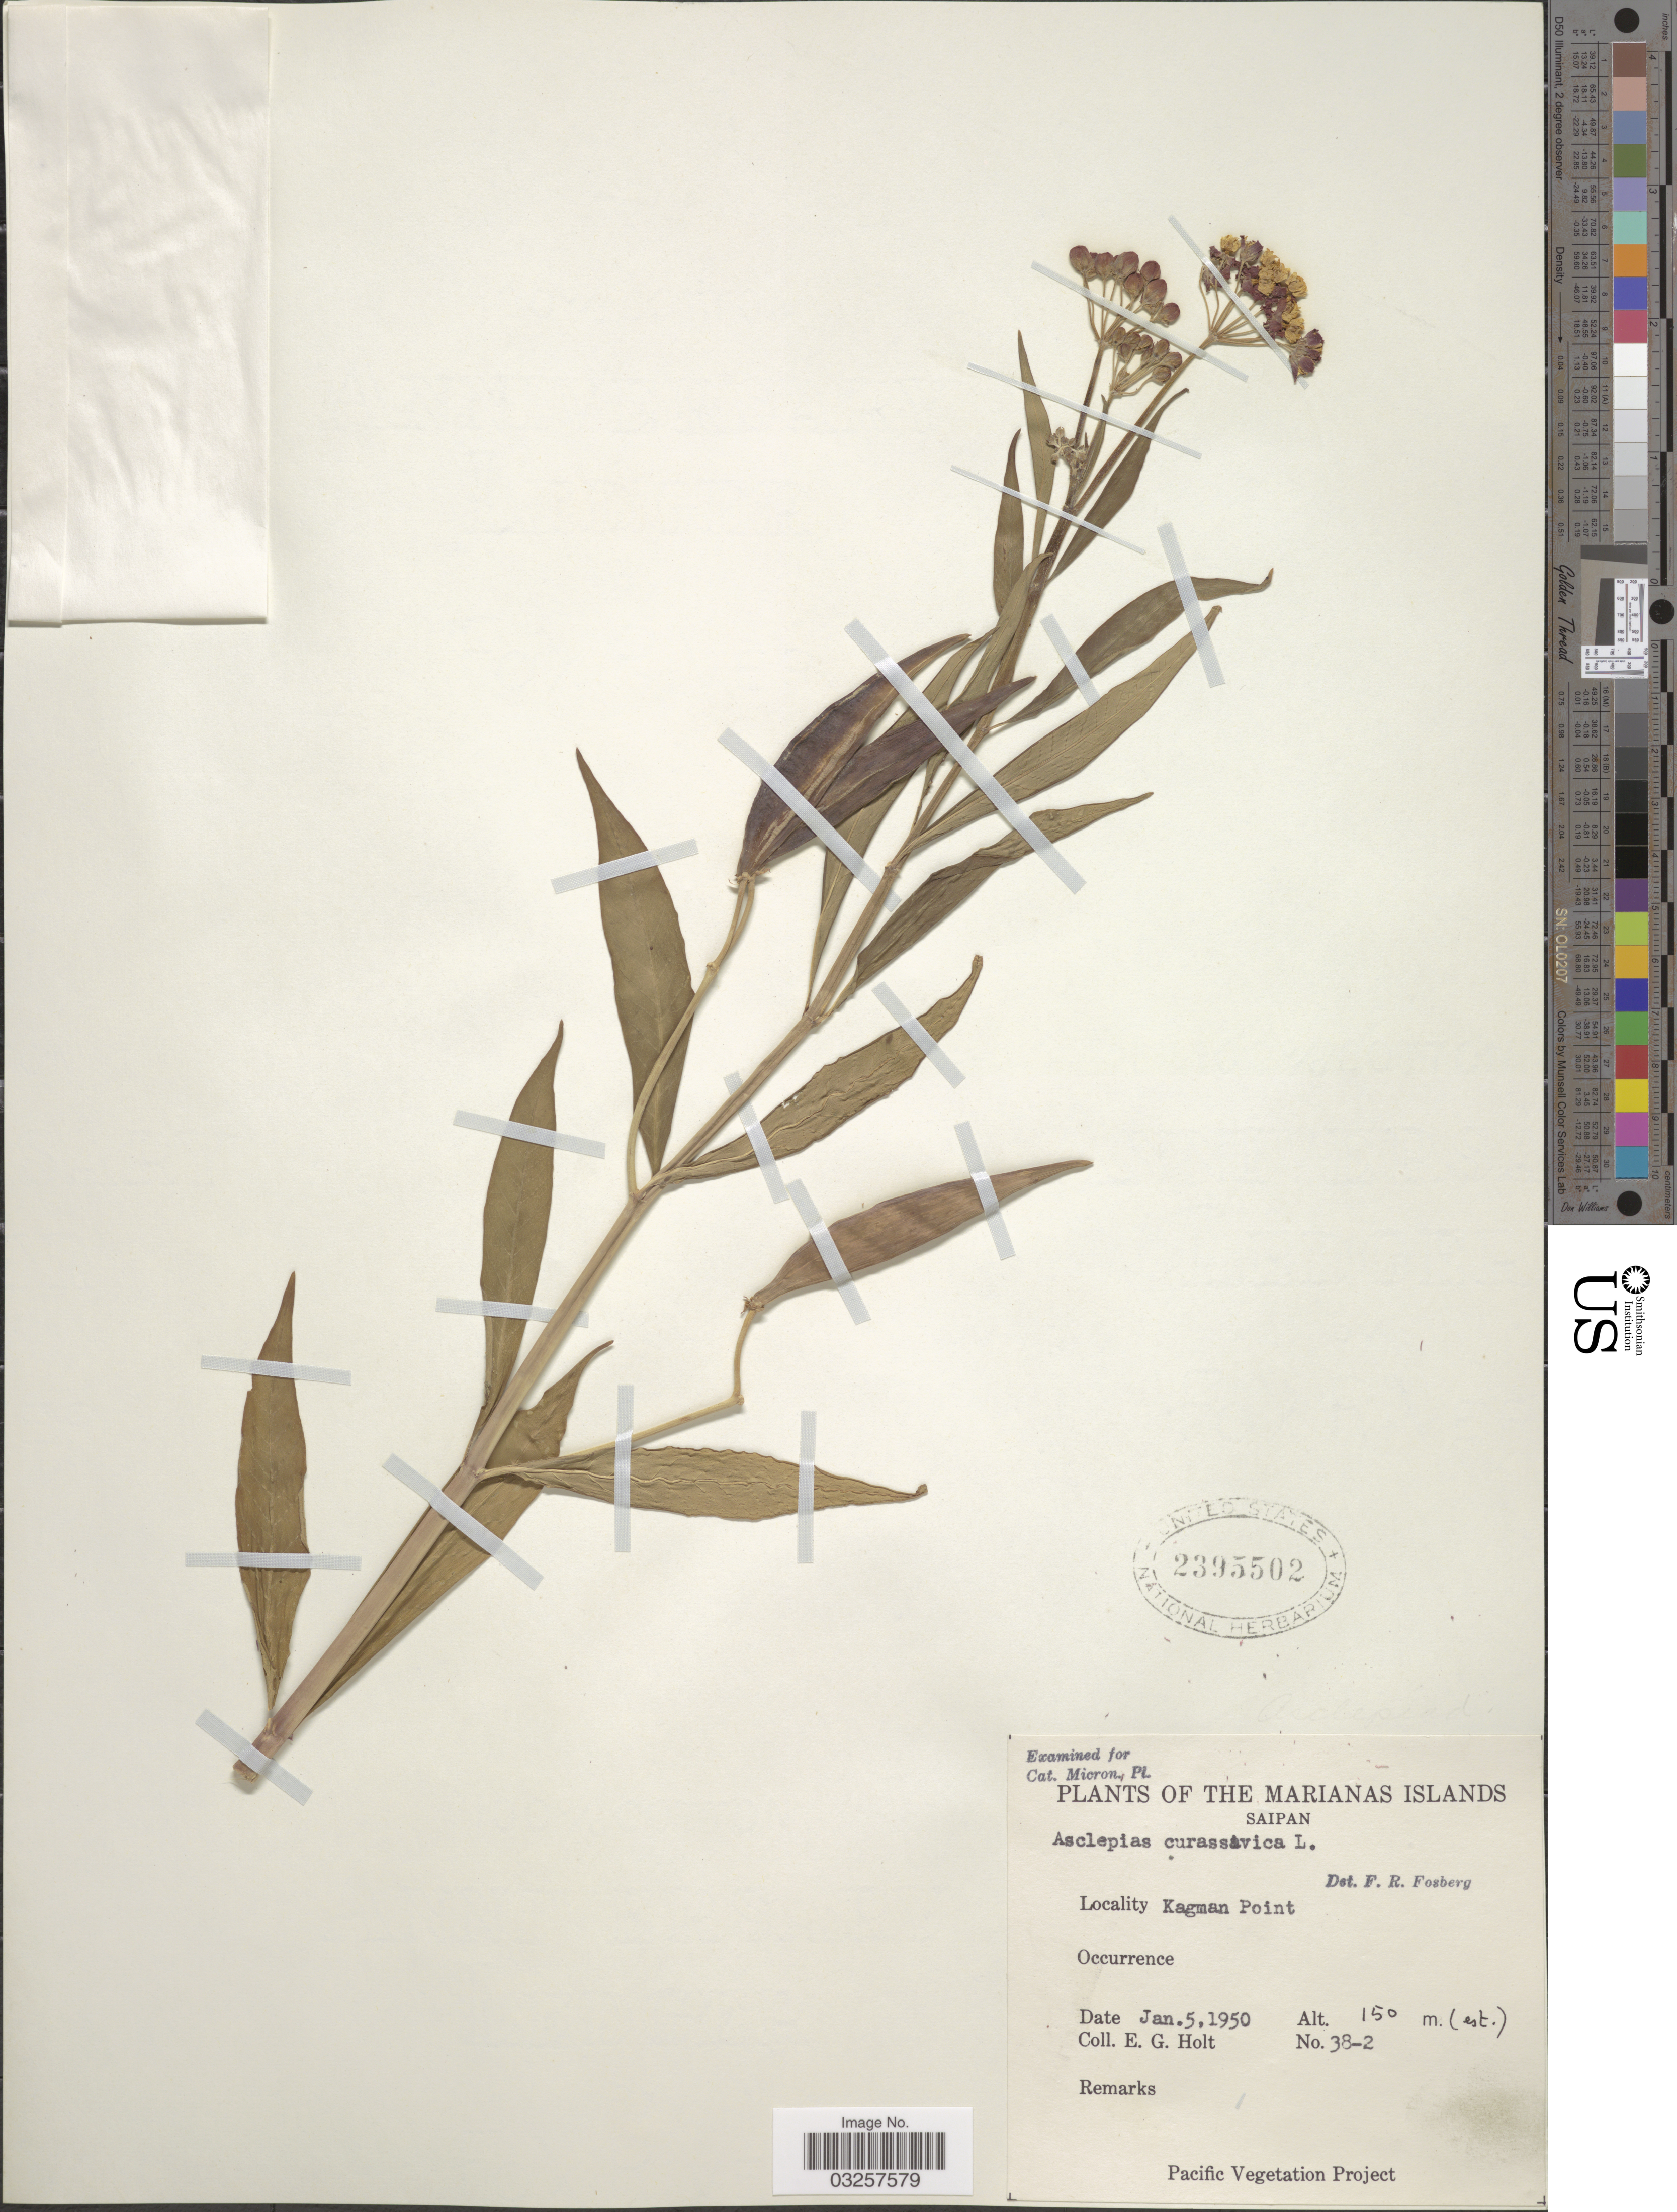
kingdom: Plantae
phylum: Tracheophyta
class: Magnoliopsida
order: Gentianales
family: Apocynaceae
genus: Asclepias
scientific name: Asclepias curassavica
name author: L.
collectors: E. G. Holt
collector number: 38-2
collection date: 1950-01-05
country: Northern Mariana Islands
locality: Saipan. Kagman Point.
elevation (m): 150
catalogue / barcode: US 2395502